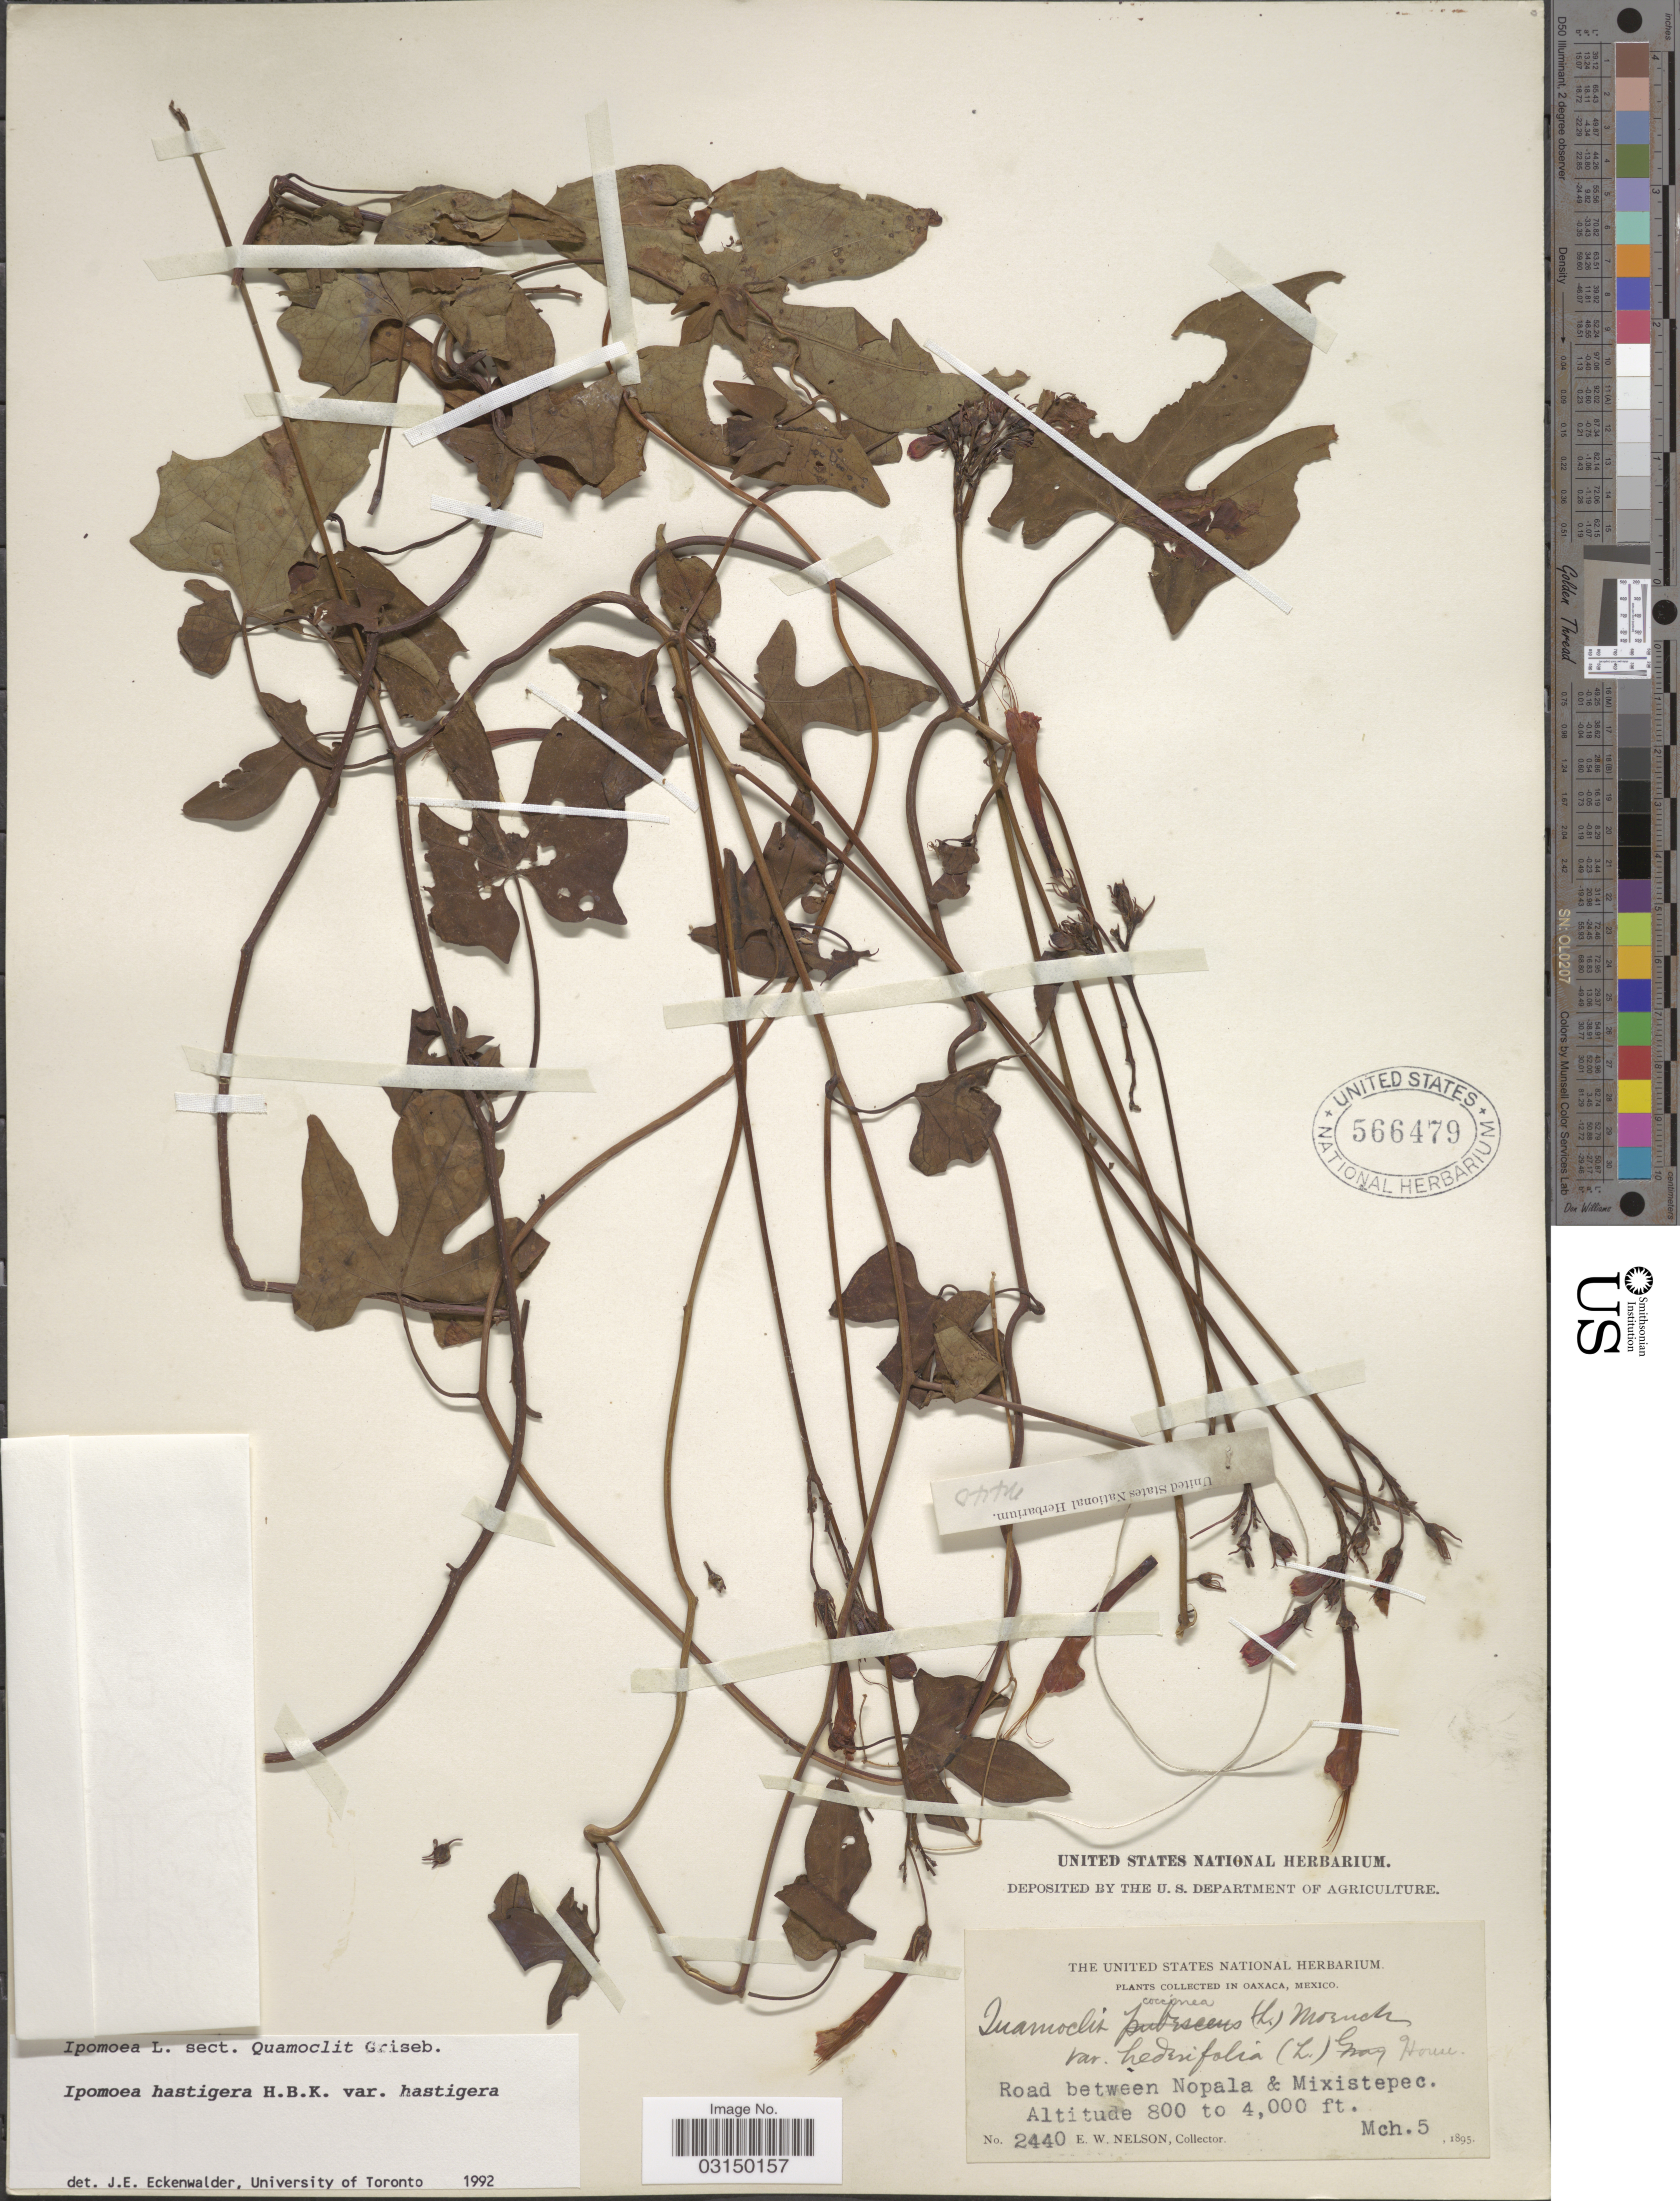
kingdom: Plantae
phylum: Tracheophyta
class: Magnoliopsida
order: Solanales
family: Convolvulaceae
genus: Ipomoea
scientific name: Ipomoea hastigera var. hastigera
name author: Kunth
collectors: E. W. Nelson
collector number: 2440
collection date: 1895-03-05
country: Mexico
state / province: Oaxaca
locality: Road between Nopala & Mixistepec.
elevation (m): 244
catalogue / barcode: US 566479